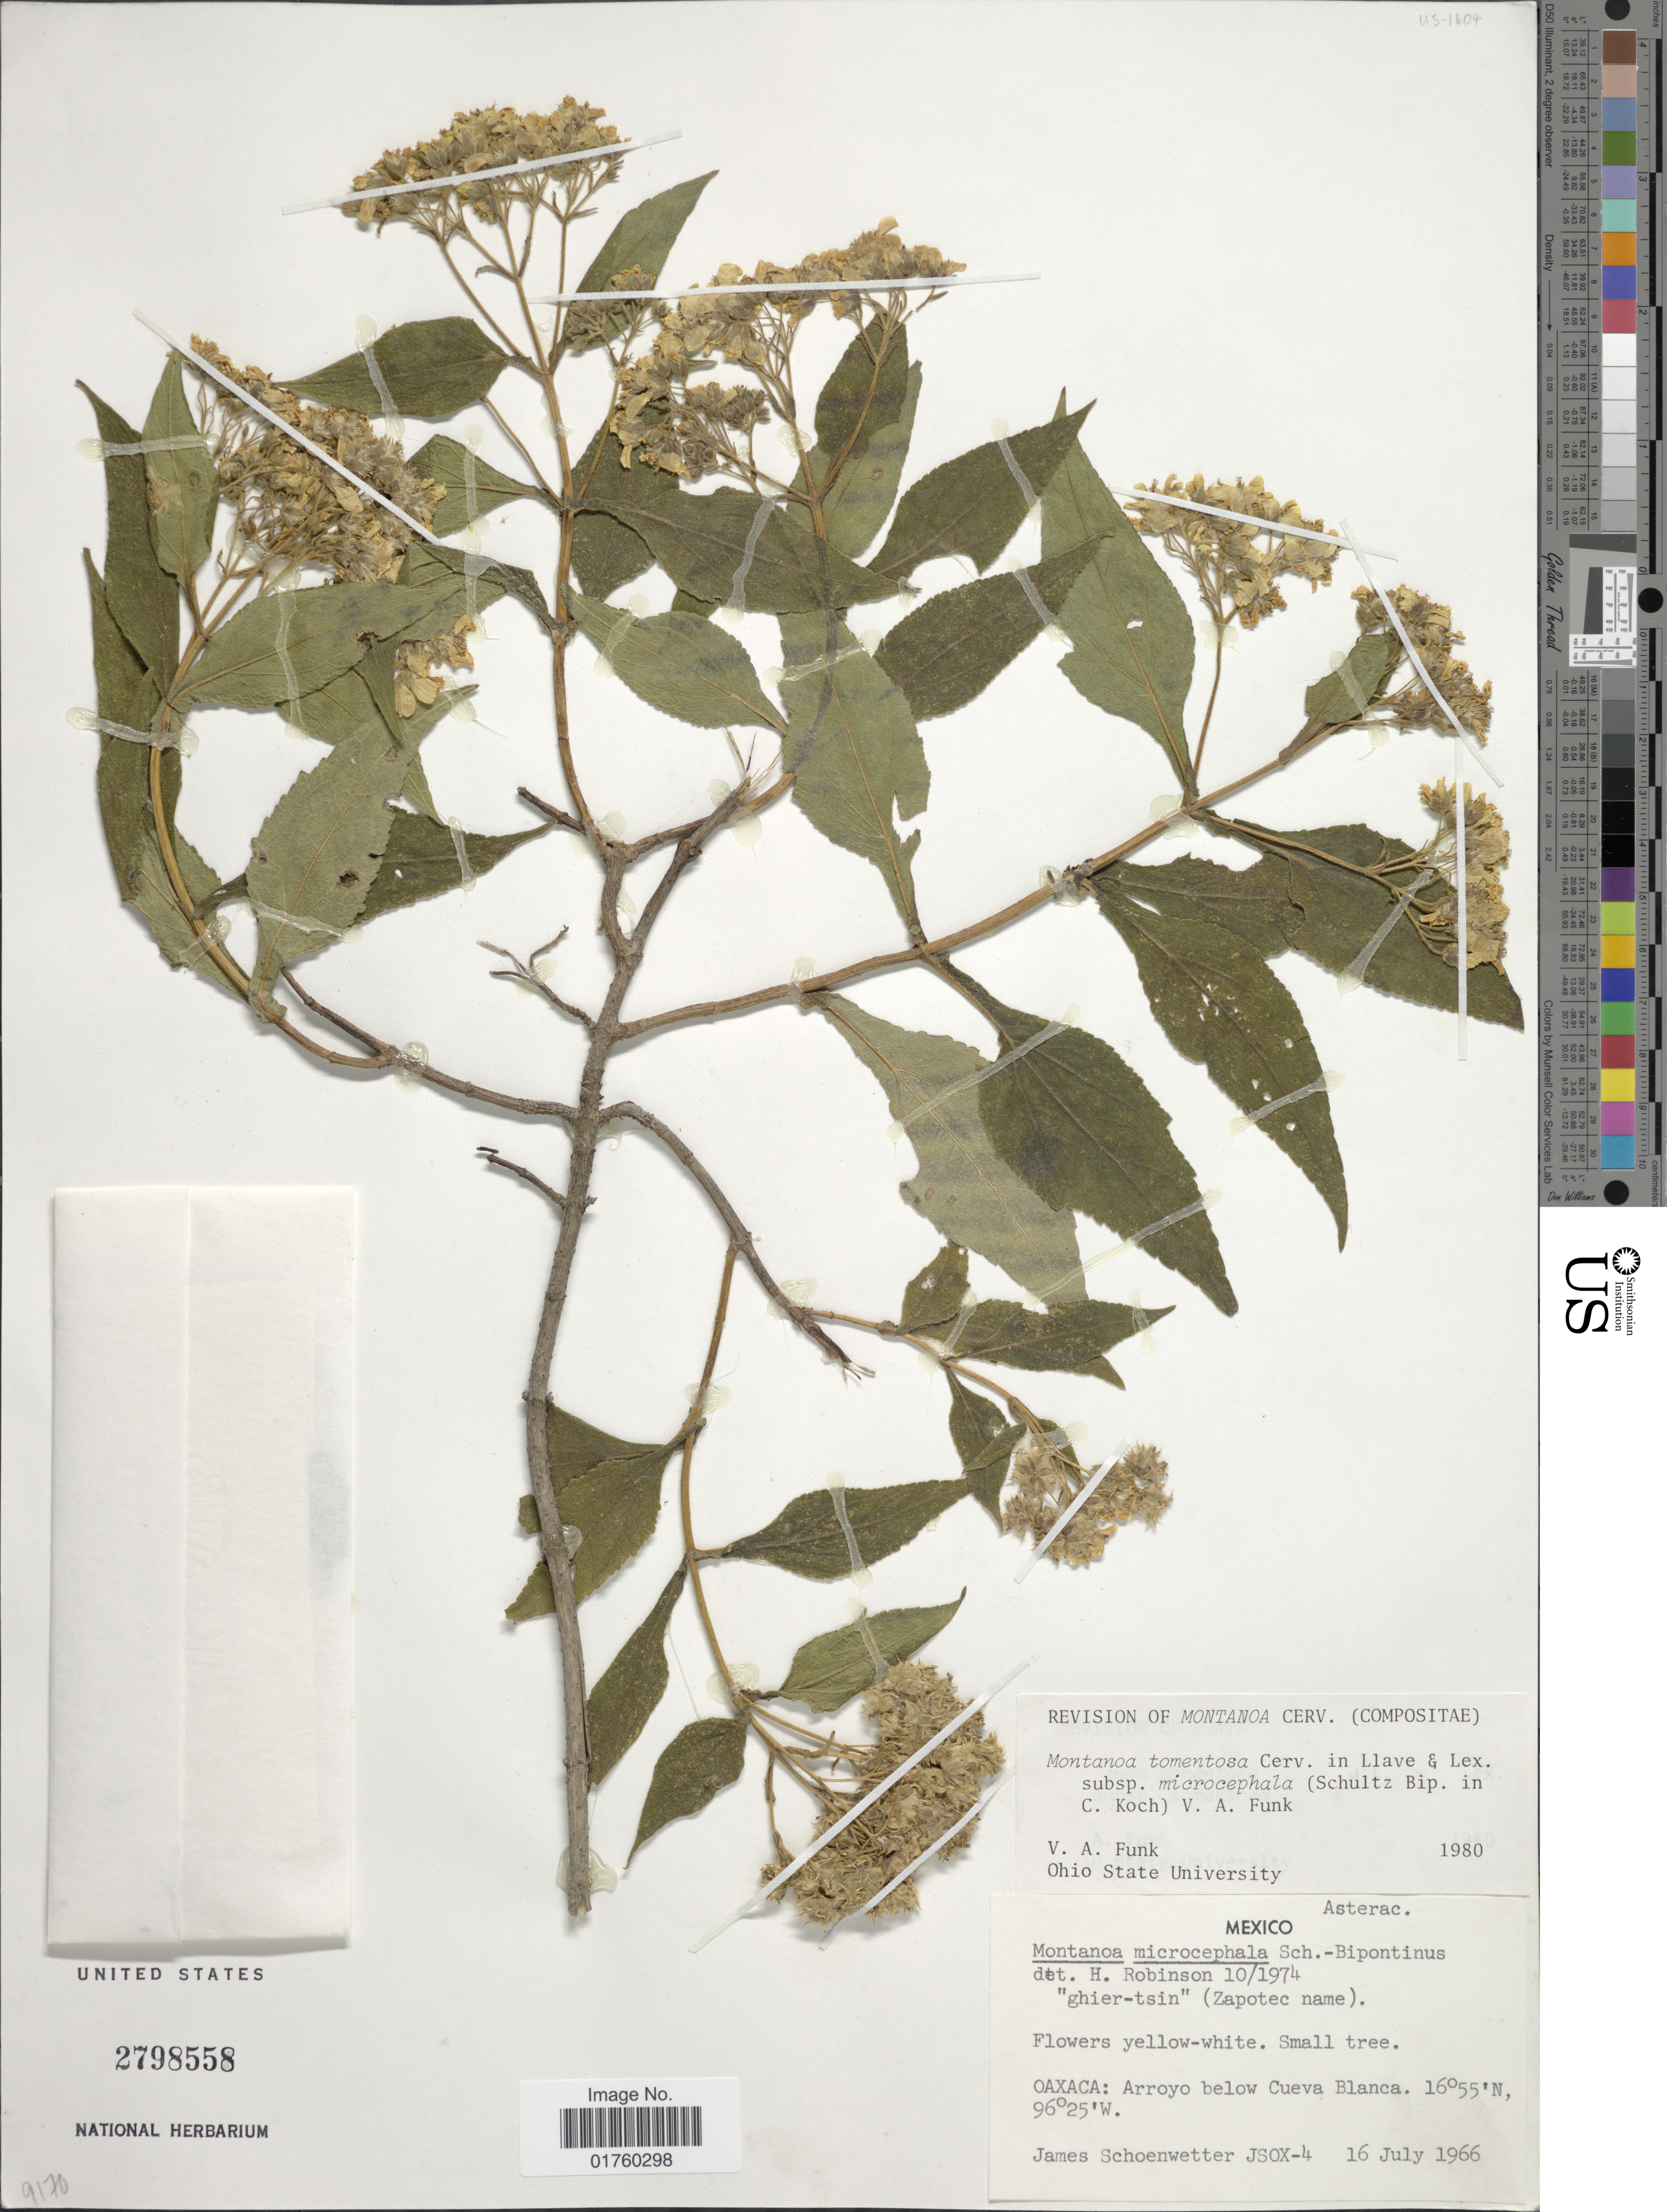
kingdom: Plantae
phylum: Tracheophyta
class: Magnoliopsida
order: Asterales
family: Asteraceae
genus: Montanoa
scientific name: Montanoa tomentosa subsp. microcephala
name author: (Sch. Bip.) B.L. Turner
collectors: J. Schoenwetter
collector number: JSOX-4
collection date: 1966-07-16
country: Mexico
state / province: Oaxaca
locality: Arroyo below Cueva Blanca.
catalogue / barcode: US 2798558